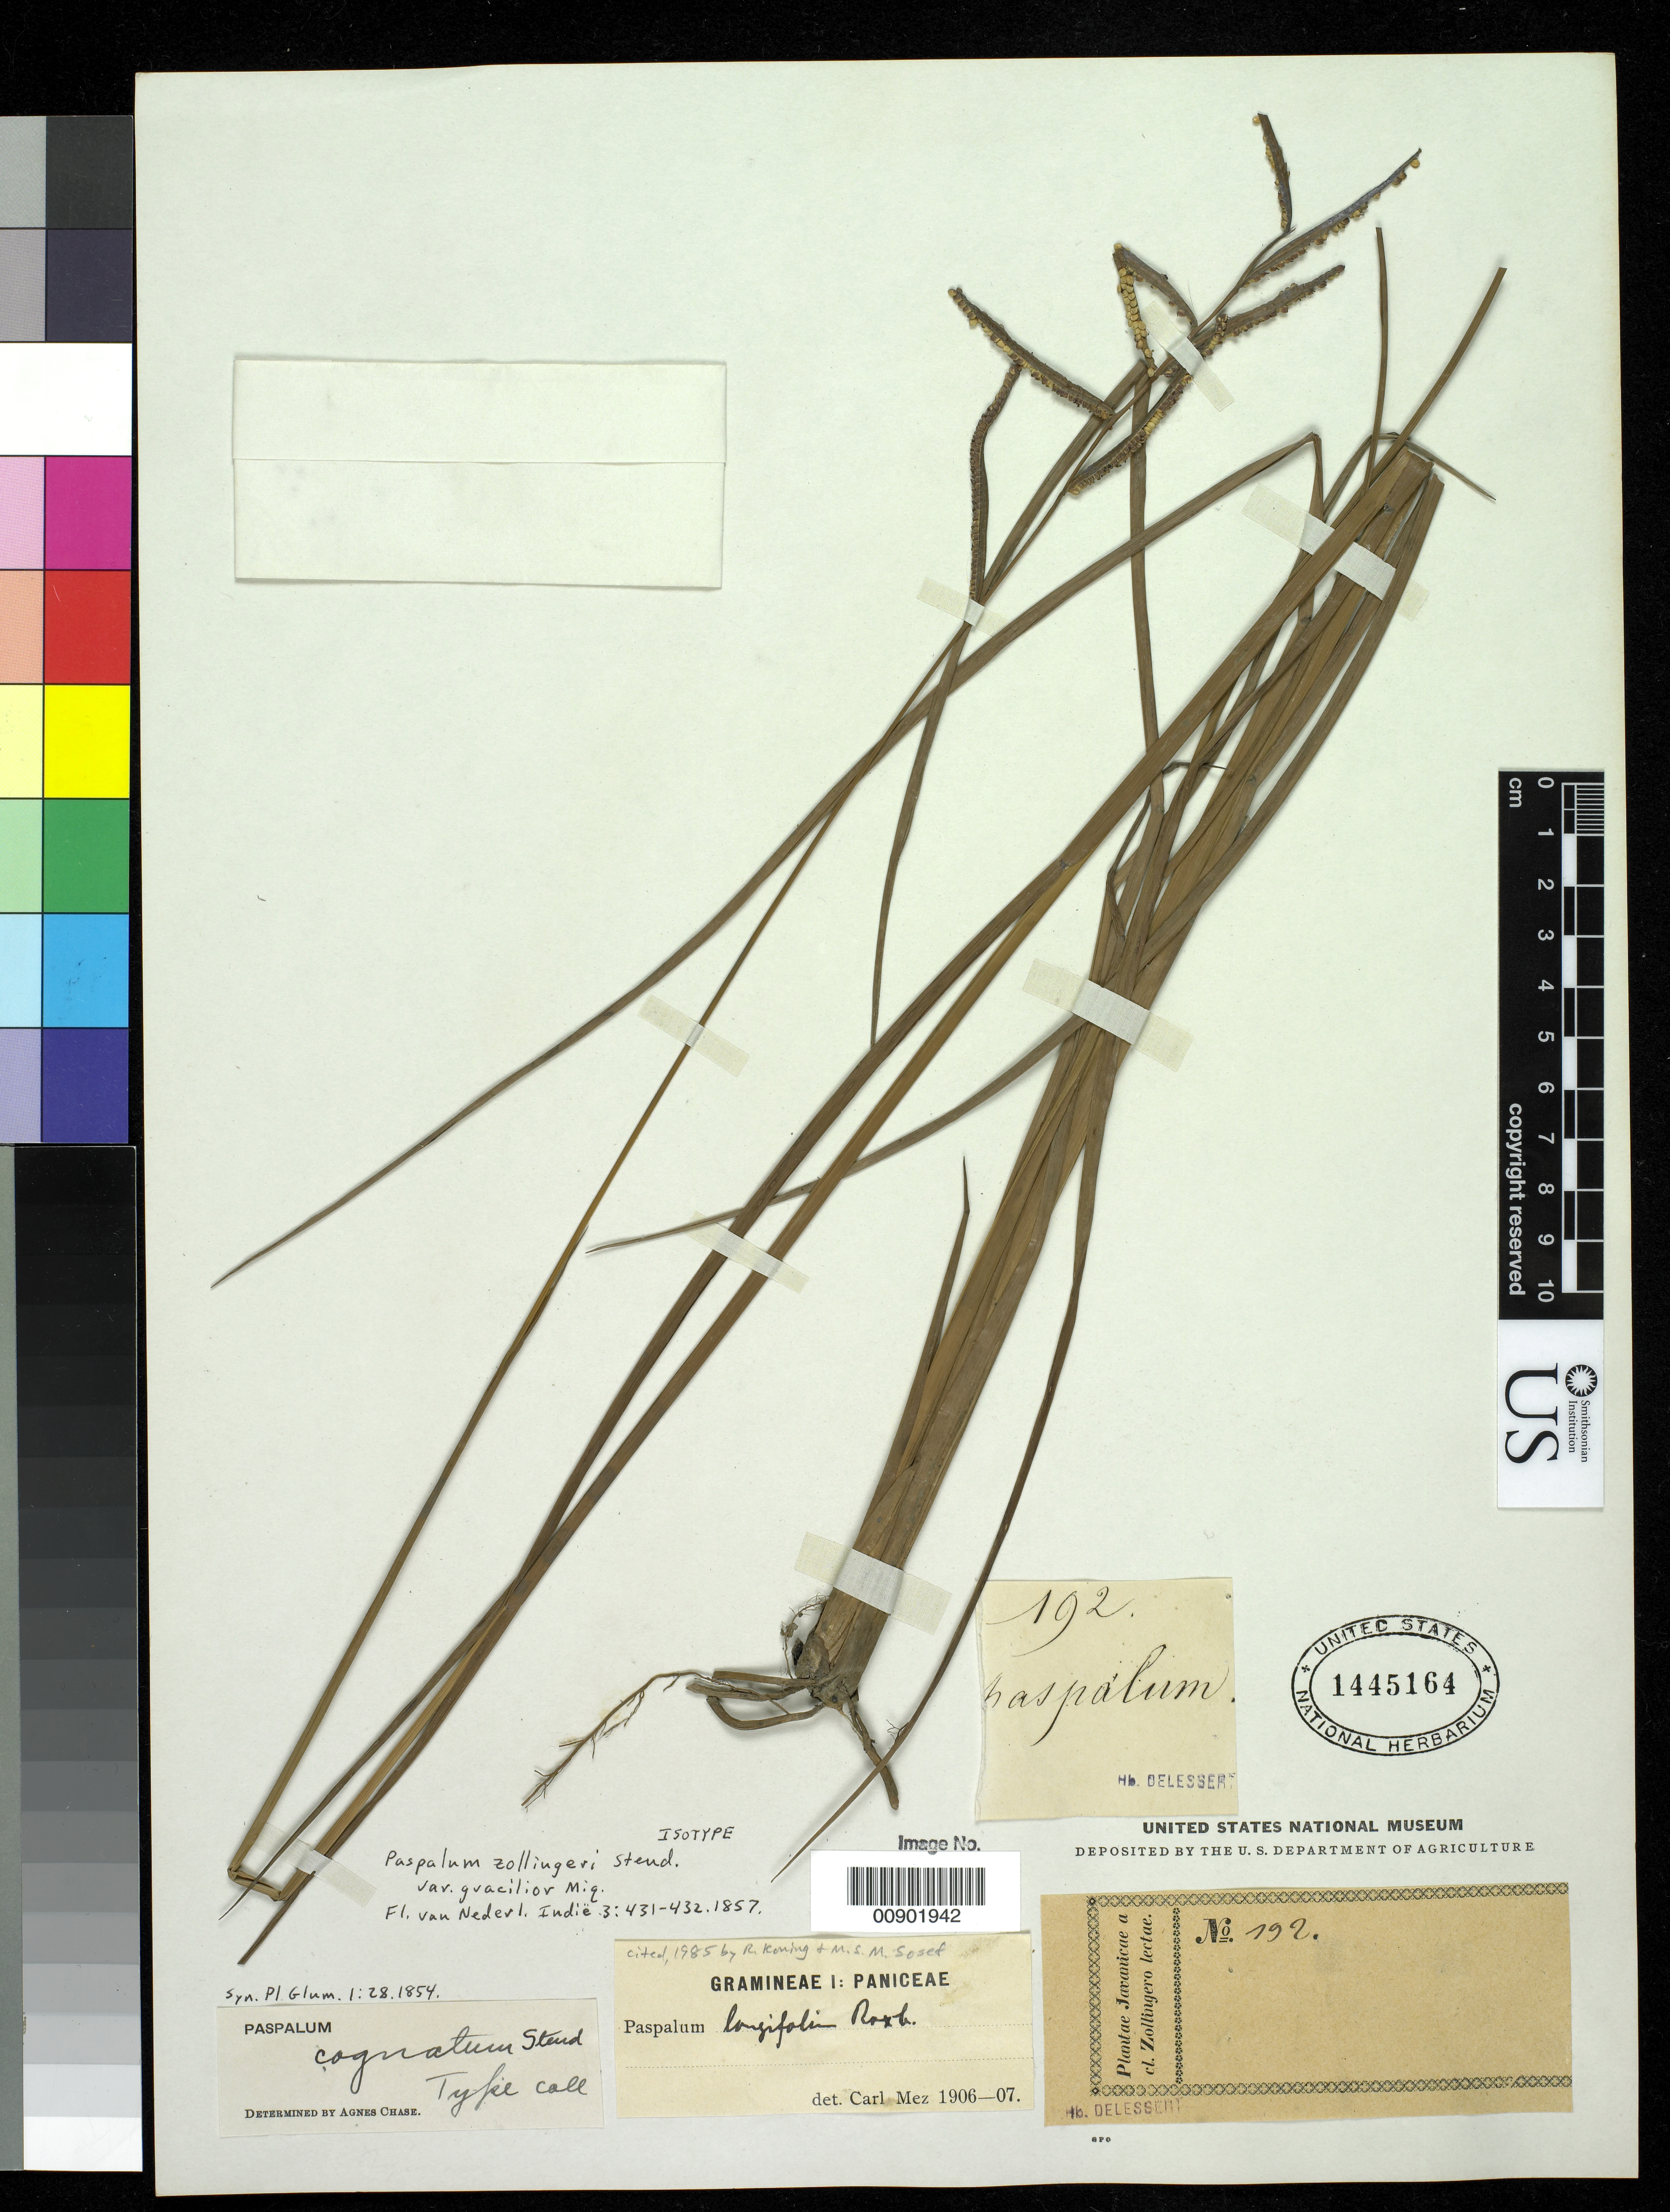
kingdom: Plantae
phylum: Tracheophyta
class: Liliopsida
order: Poales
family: Poaceae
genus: Paspalum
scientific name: Paspalum cognatum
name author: Steud.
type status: Isotype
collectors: H. Zollinger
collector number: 192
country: Indonesia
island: Java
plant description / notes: Also a type of Paspalum zollingeri var. gracilior Miq.; Also a type of Paspalum cognatum Steud.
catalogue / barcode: US 1445164